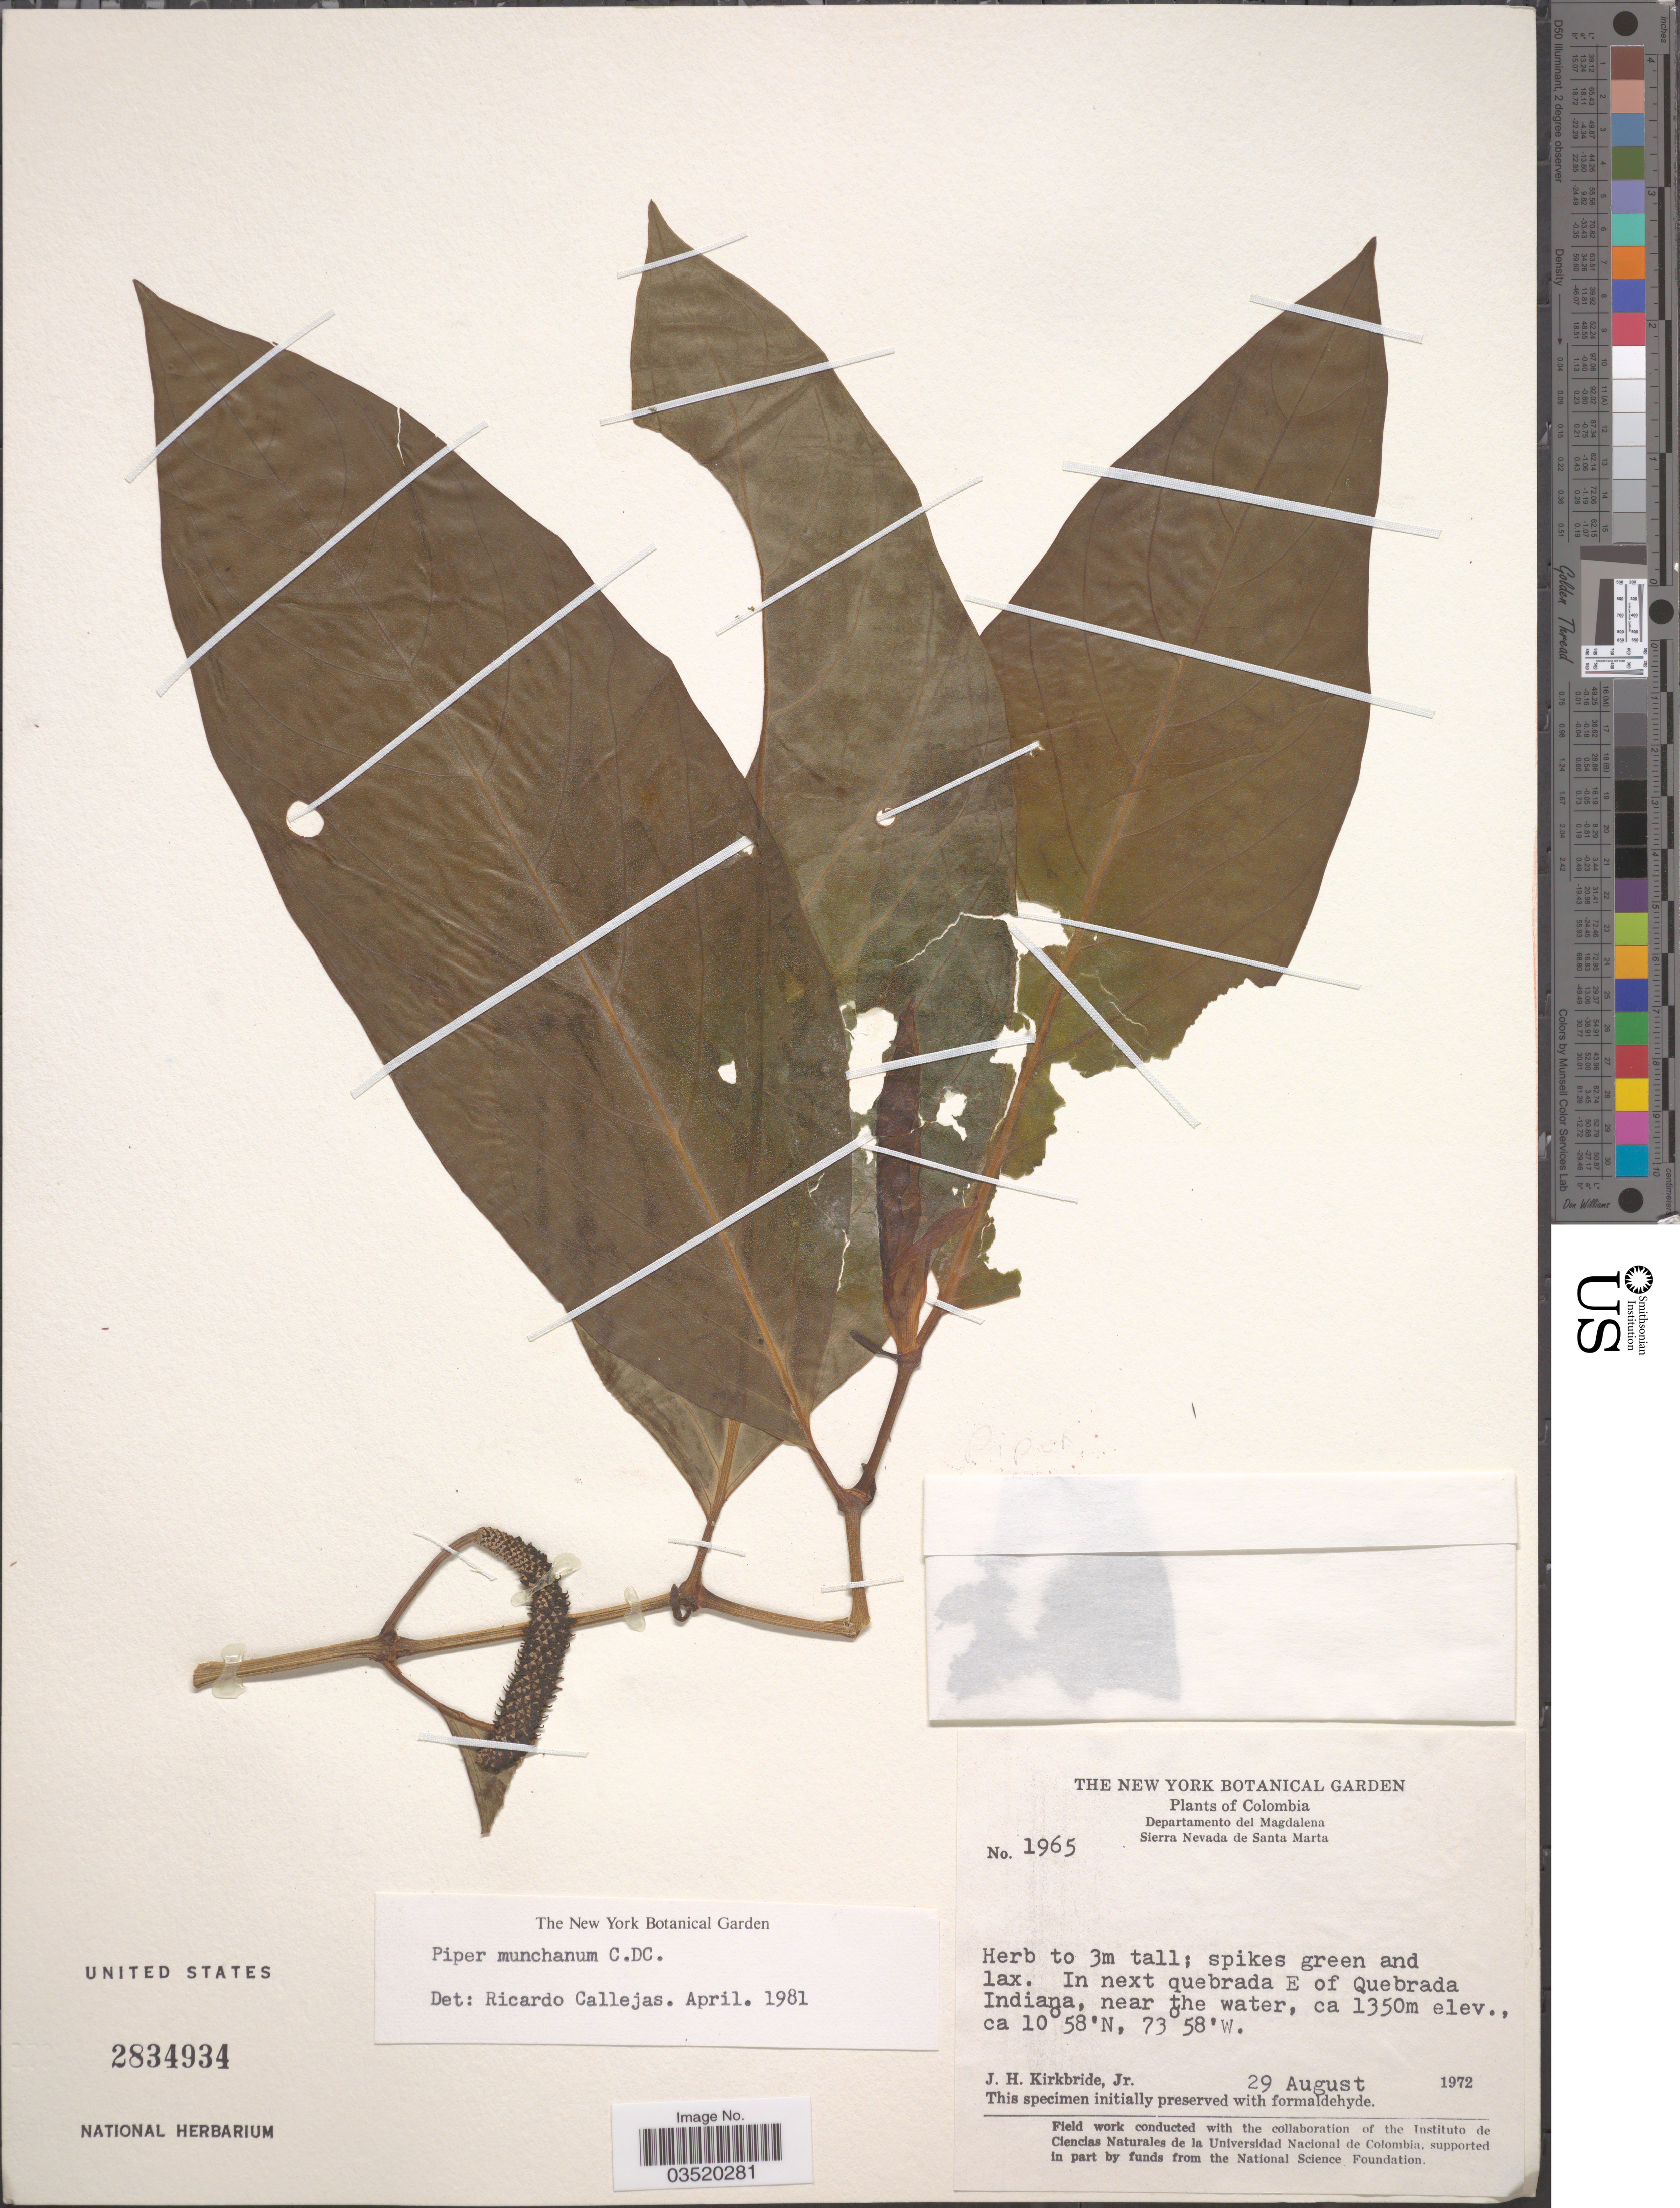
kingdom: Plantae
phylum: Tracheophyta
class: Magnoliopsida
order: Piperales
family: Piperaceae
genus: Piper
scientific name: Piper munchanum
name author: C. DC.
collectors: J. H. Kirkbride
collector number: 1965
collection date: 1972-08-29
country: Colombia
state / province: Magdalena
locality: Departamento del Magdalena. Sierra Nevada de Santa Marta. In next quebrada E of Quebrada Indiana, near the water.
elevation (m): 1350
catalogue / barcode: US 2834934